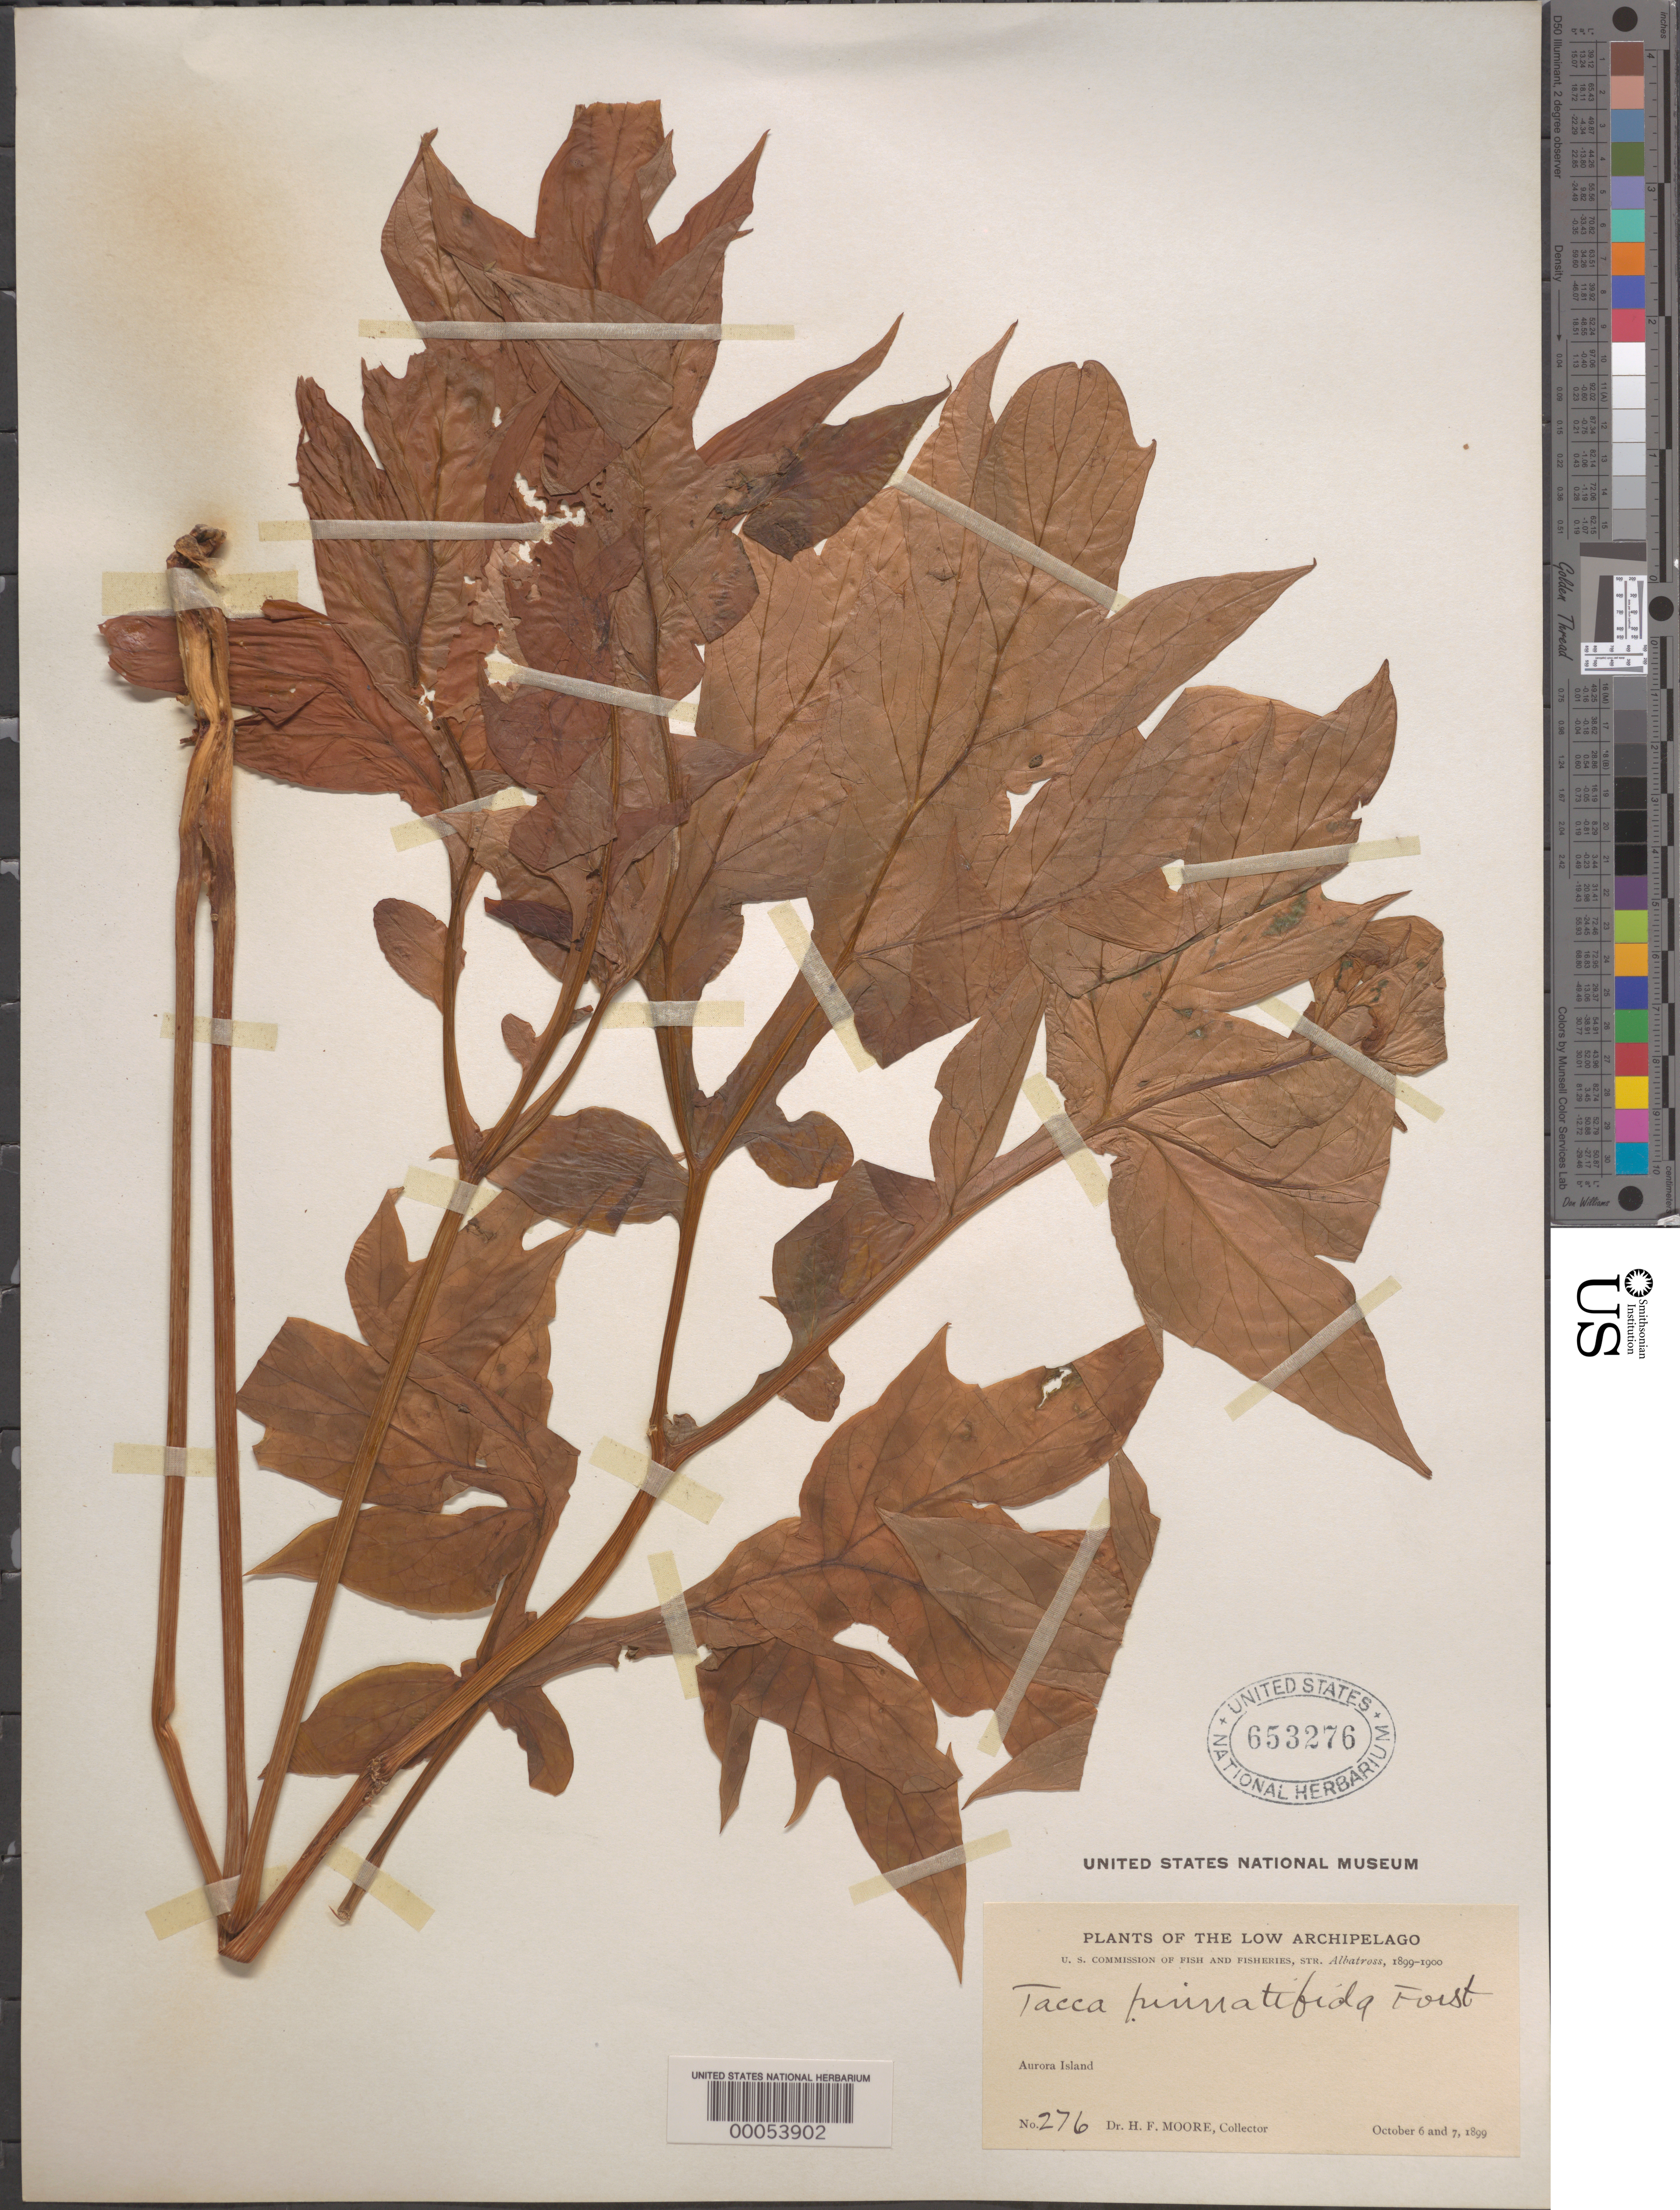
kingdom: Plantae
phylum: Tracheophyta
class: Liliopsida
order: Dioscoreales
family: Dioscoreaceae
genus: Tacca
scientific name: Tacca leontopetaloides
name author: (L.) Kuntze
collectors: D. Moore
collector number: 276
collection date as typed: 06 Oct 1899 to 07 Oct 1899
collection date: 1899-10-06/1899-10-07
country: French Polynesia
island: Makatea [Aurora]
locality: Aurora i. [= makatea i.] [Tuamotu Archipelago]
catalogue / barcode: US 653276